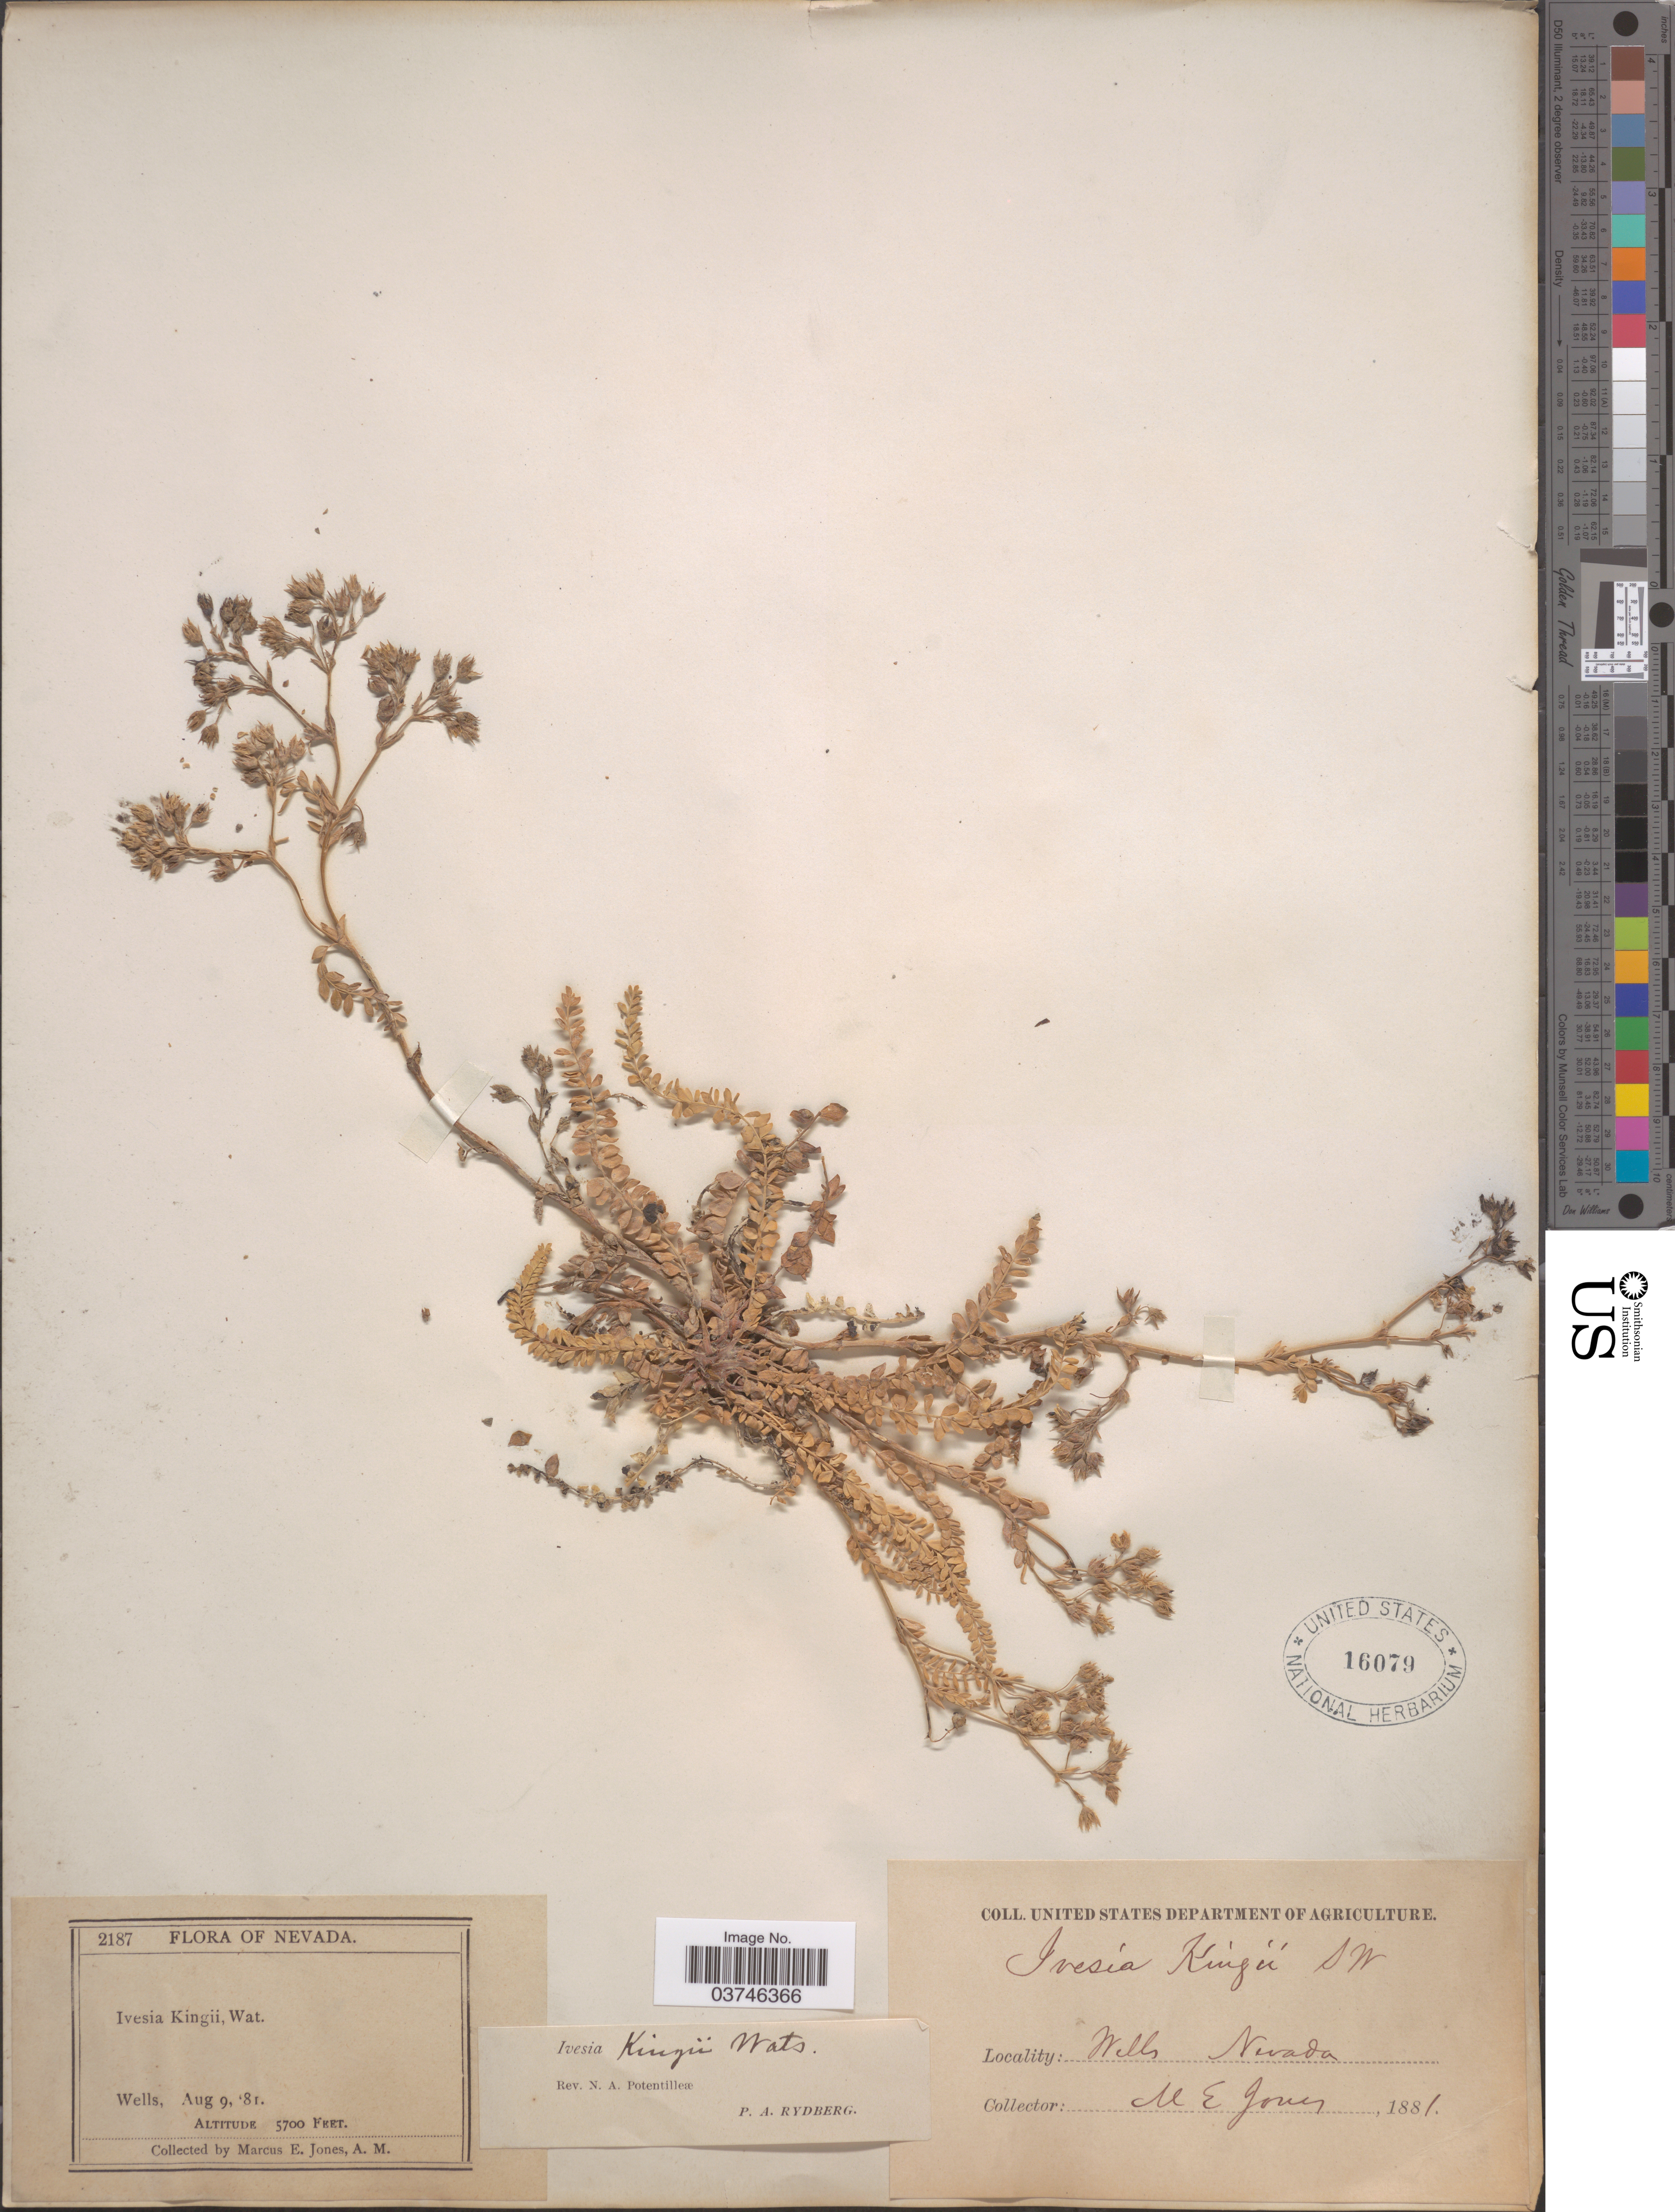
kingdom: Plantae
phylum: Tracheophyta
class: Magnoliopsida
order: Rosales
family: Rosaceae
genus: Potentilla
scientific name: Potentilla kingii var. kingii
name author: (S. Watson) Greene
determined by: Strong, Mark T., (BOT), Smithsonian Institution - National Museum of Natural History (UNITED STATES)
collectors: M. E. Jones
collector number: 2187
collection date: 1881-08-09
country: United States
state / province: Nevada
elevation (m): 1737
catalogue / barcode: US 16079